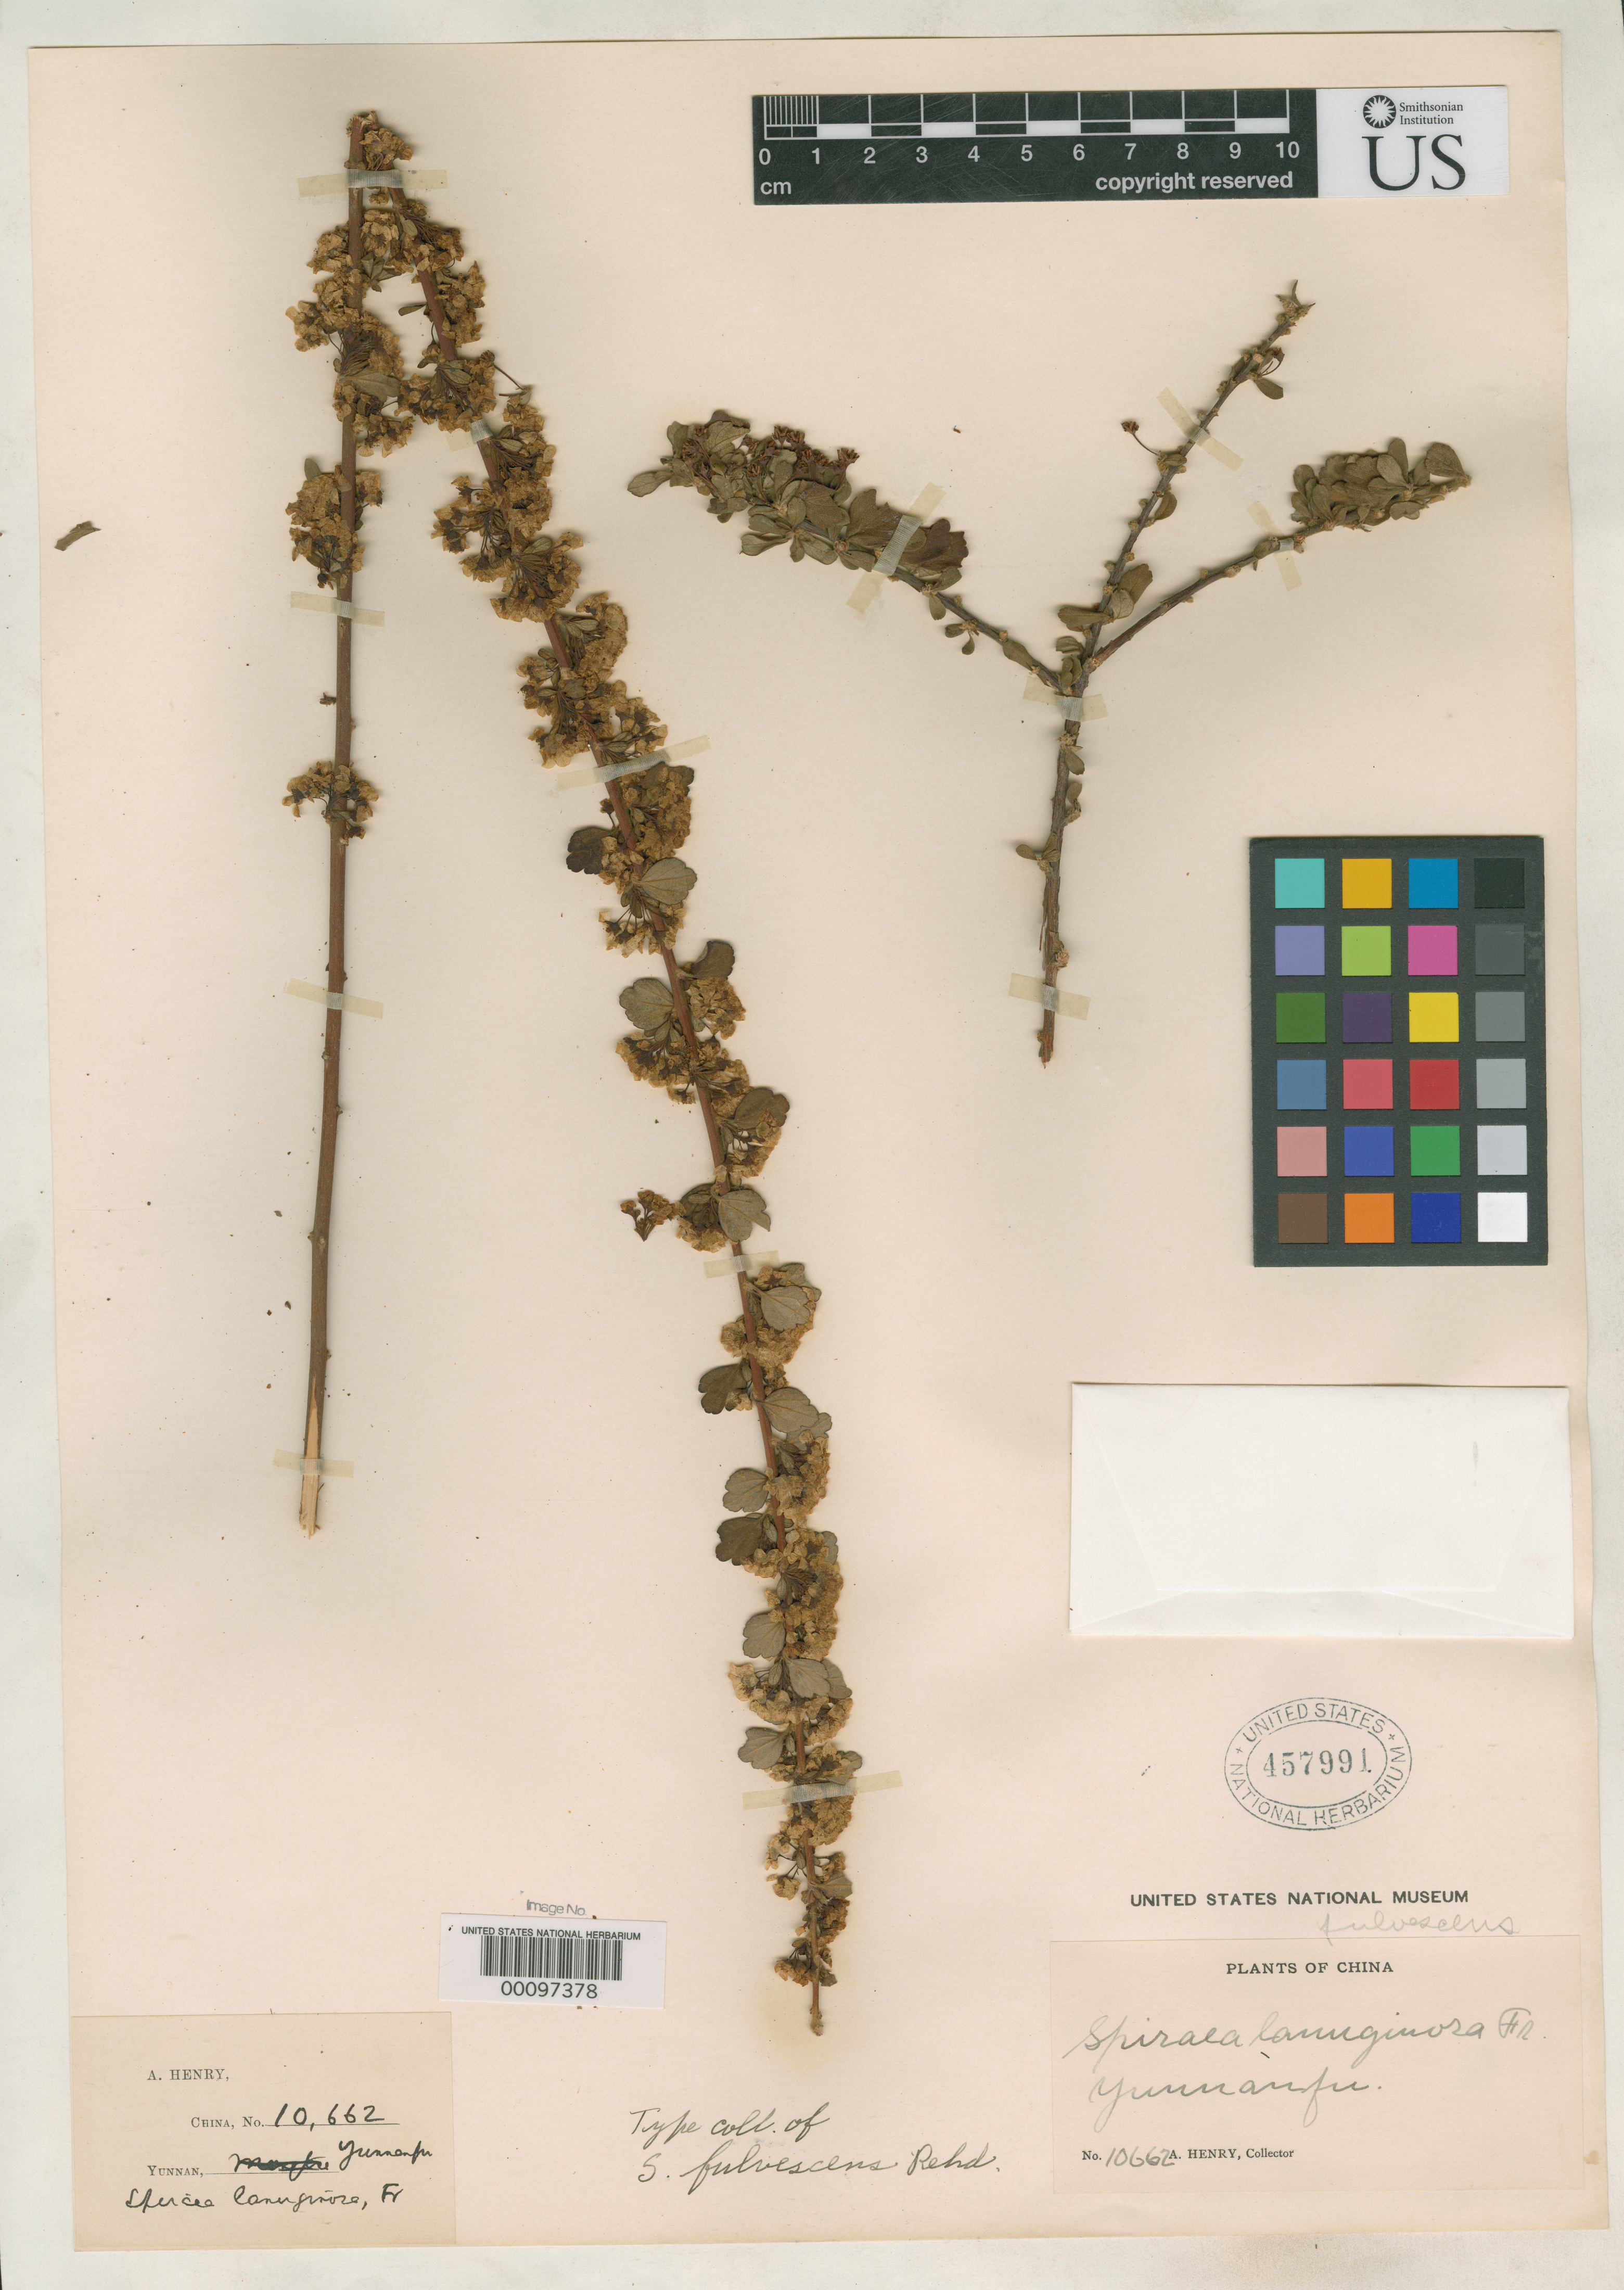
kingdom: Plantae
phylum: Tracheophyta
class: Magnoliopsida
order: Rosales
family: Rosaceae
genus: Spiraea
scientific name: Spiraea fulvescens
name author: Rehder in Sarg.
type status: Type Collection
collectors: A. Henry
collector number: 10662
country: China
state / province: Yunnan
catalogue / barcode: US 457991